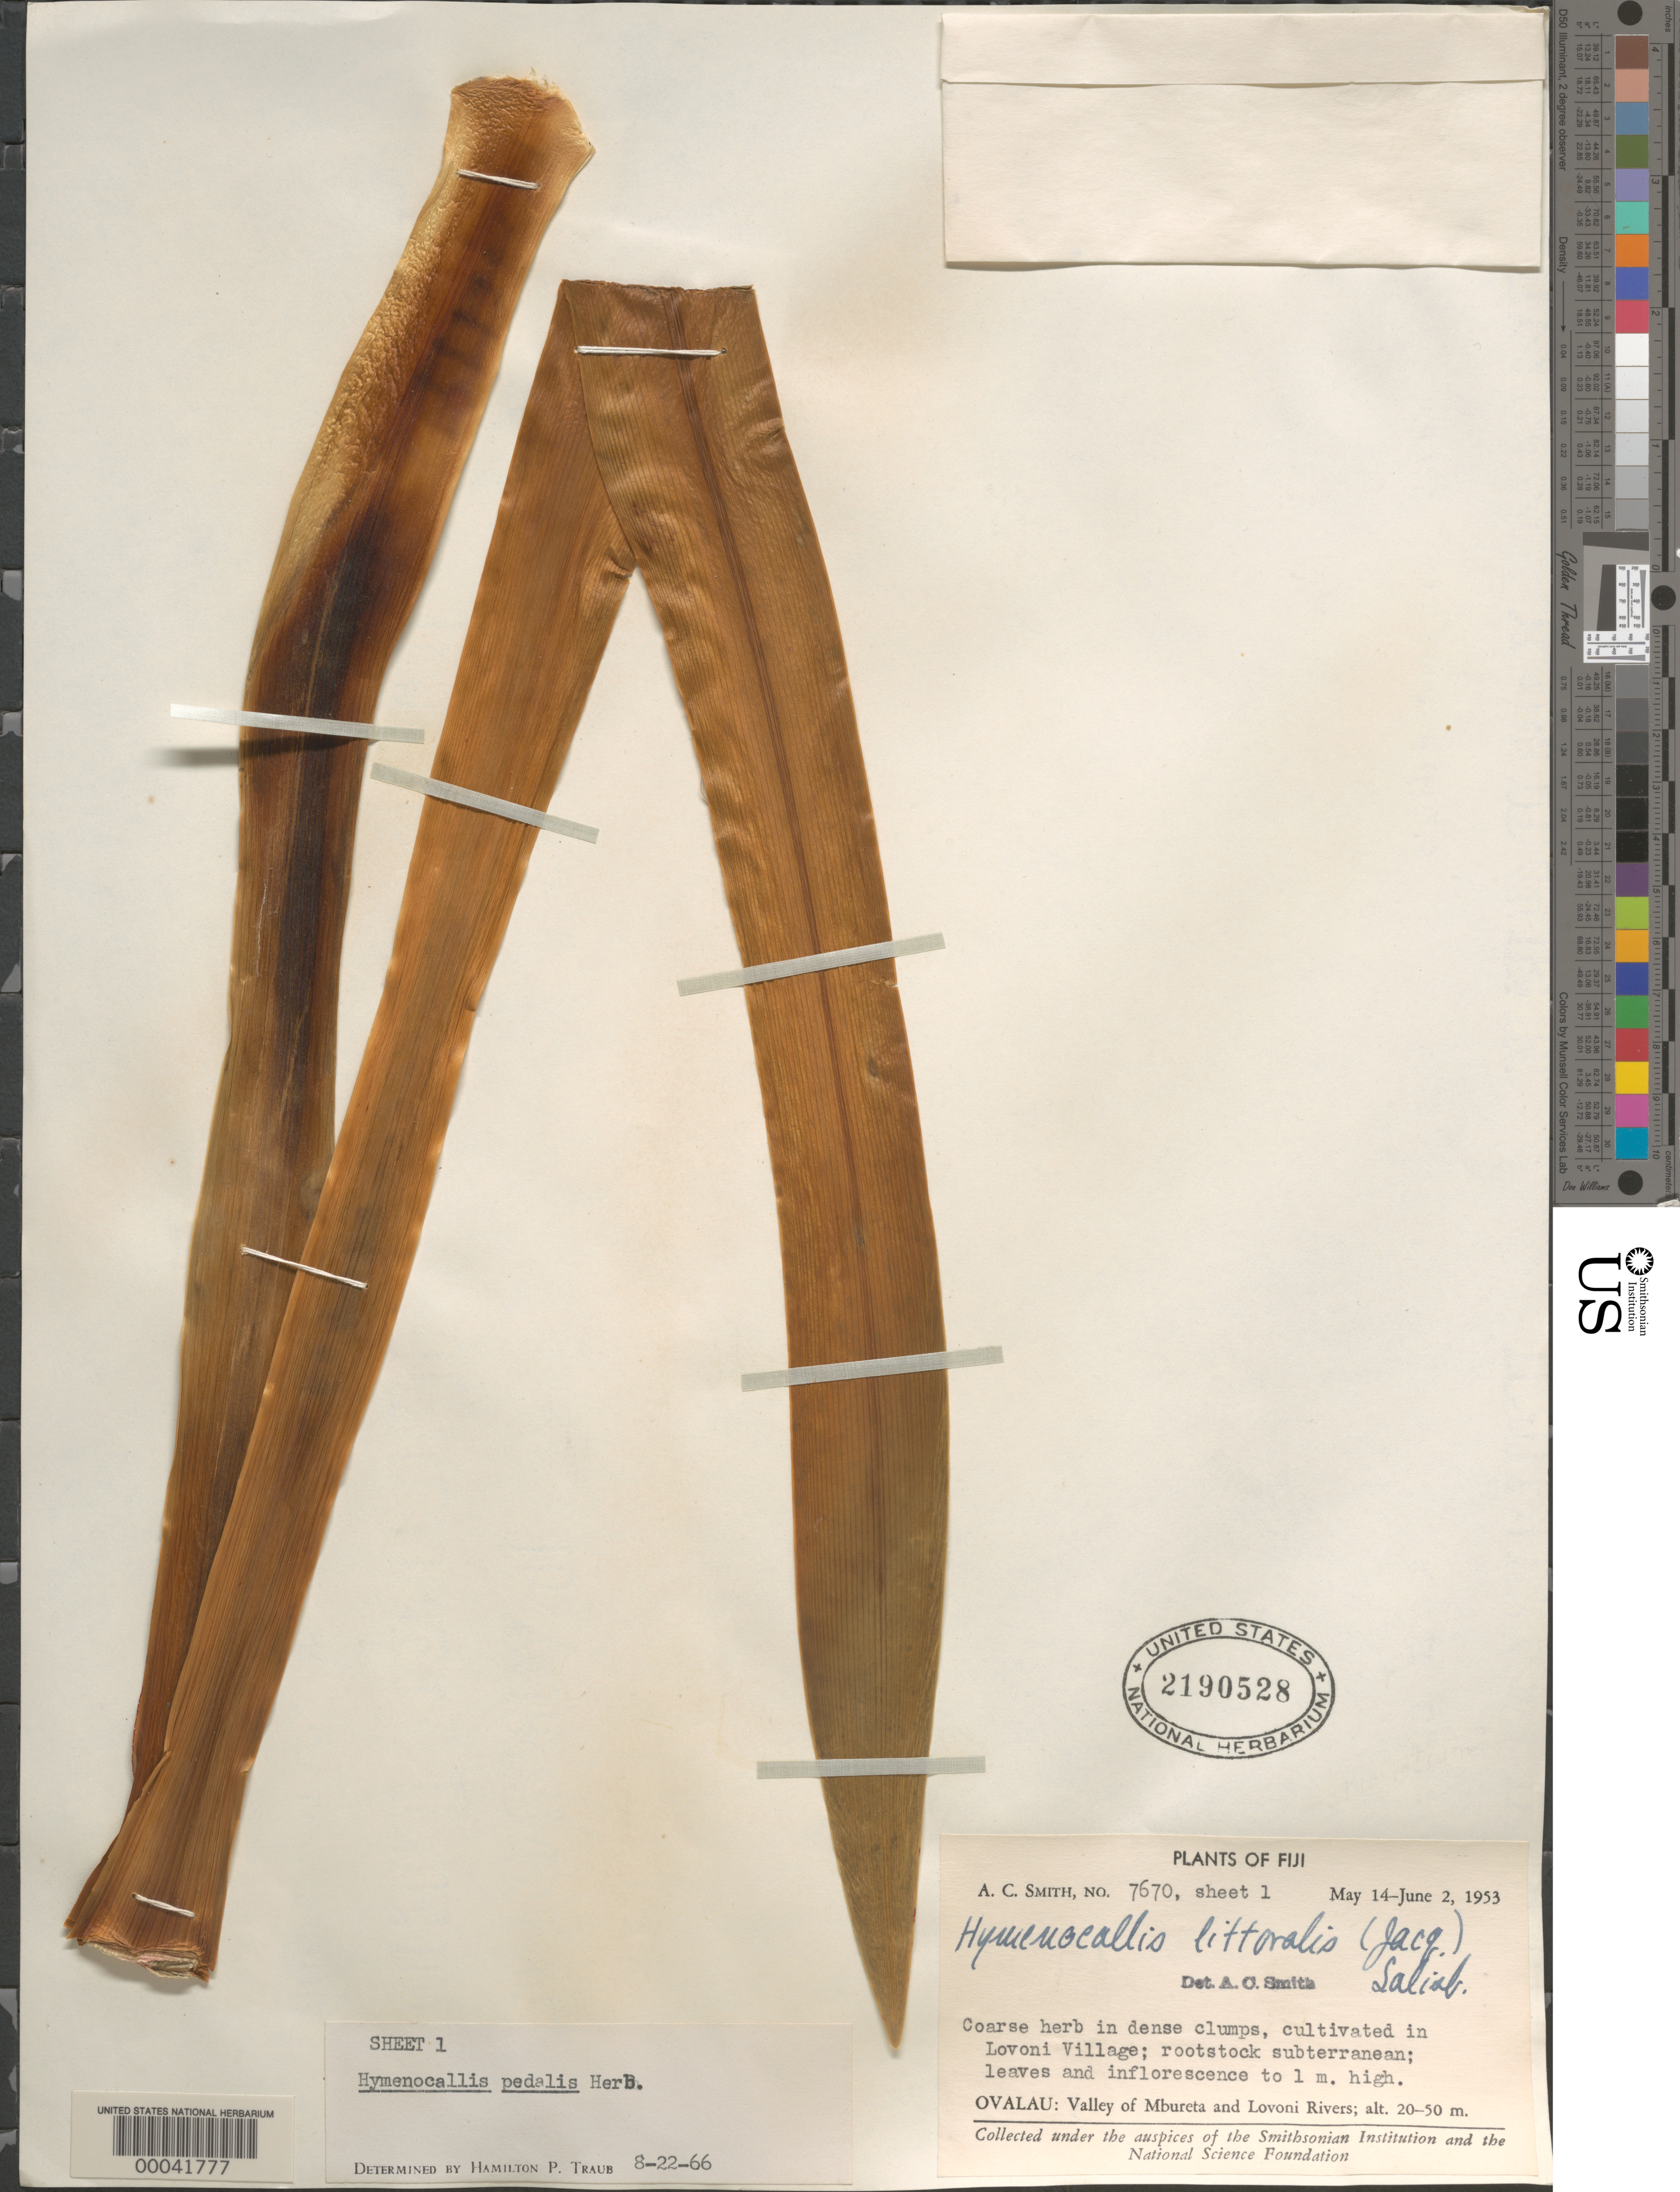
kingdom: Plantae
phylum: Tracheophyta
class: Liliopsida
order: Asparagales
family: Amaryllidaceae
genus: Hymenocallis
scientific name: Hymenocallis pedalis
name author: Herb.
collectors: A. C. Smith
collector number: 7670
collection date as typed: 14 May 1953 to 02 Jun 1953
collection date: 1953-05-14/1953-06-02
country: Fiji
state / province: Eastern Division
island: Ovalau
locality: Lovoni village, valley of mbureta and lovoni rivers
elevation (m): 20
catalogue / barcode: US 2190528